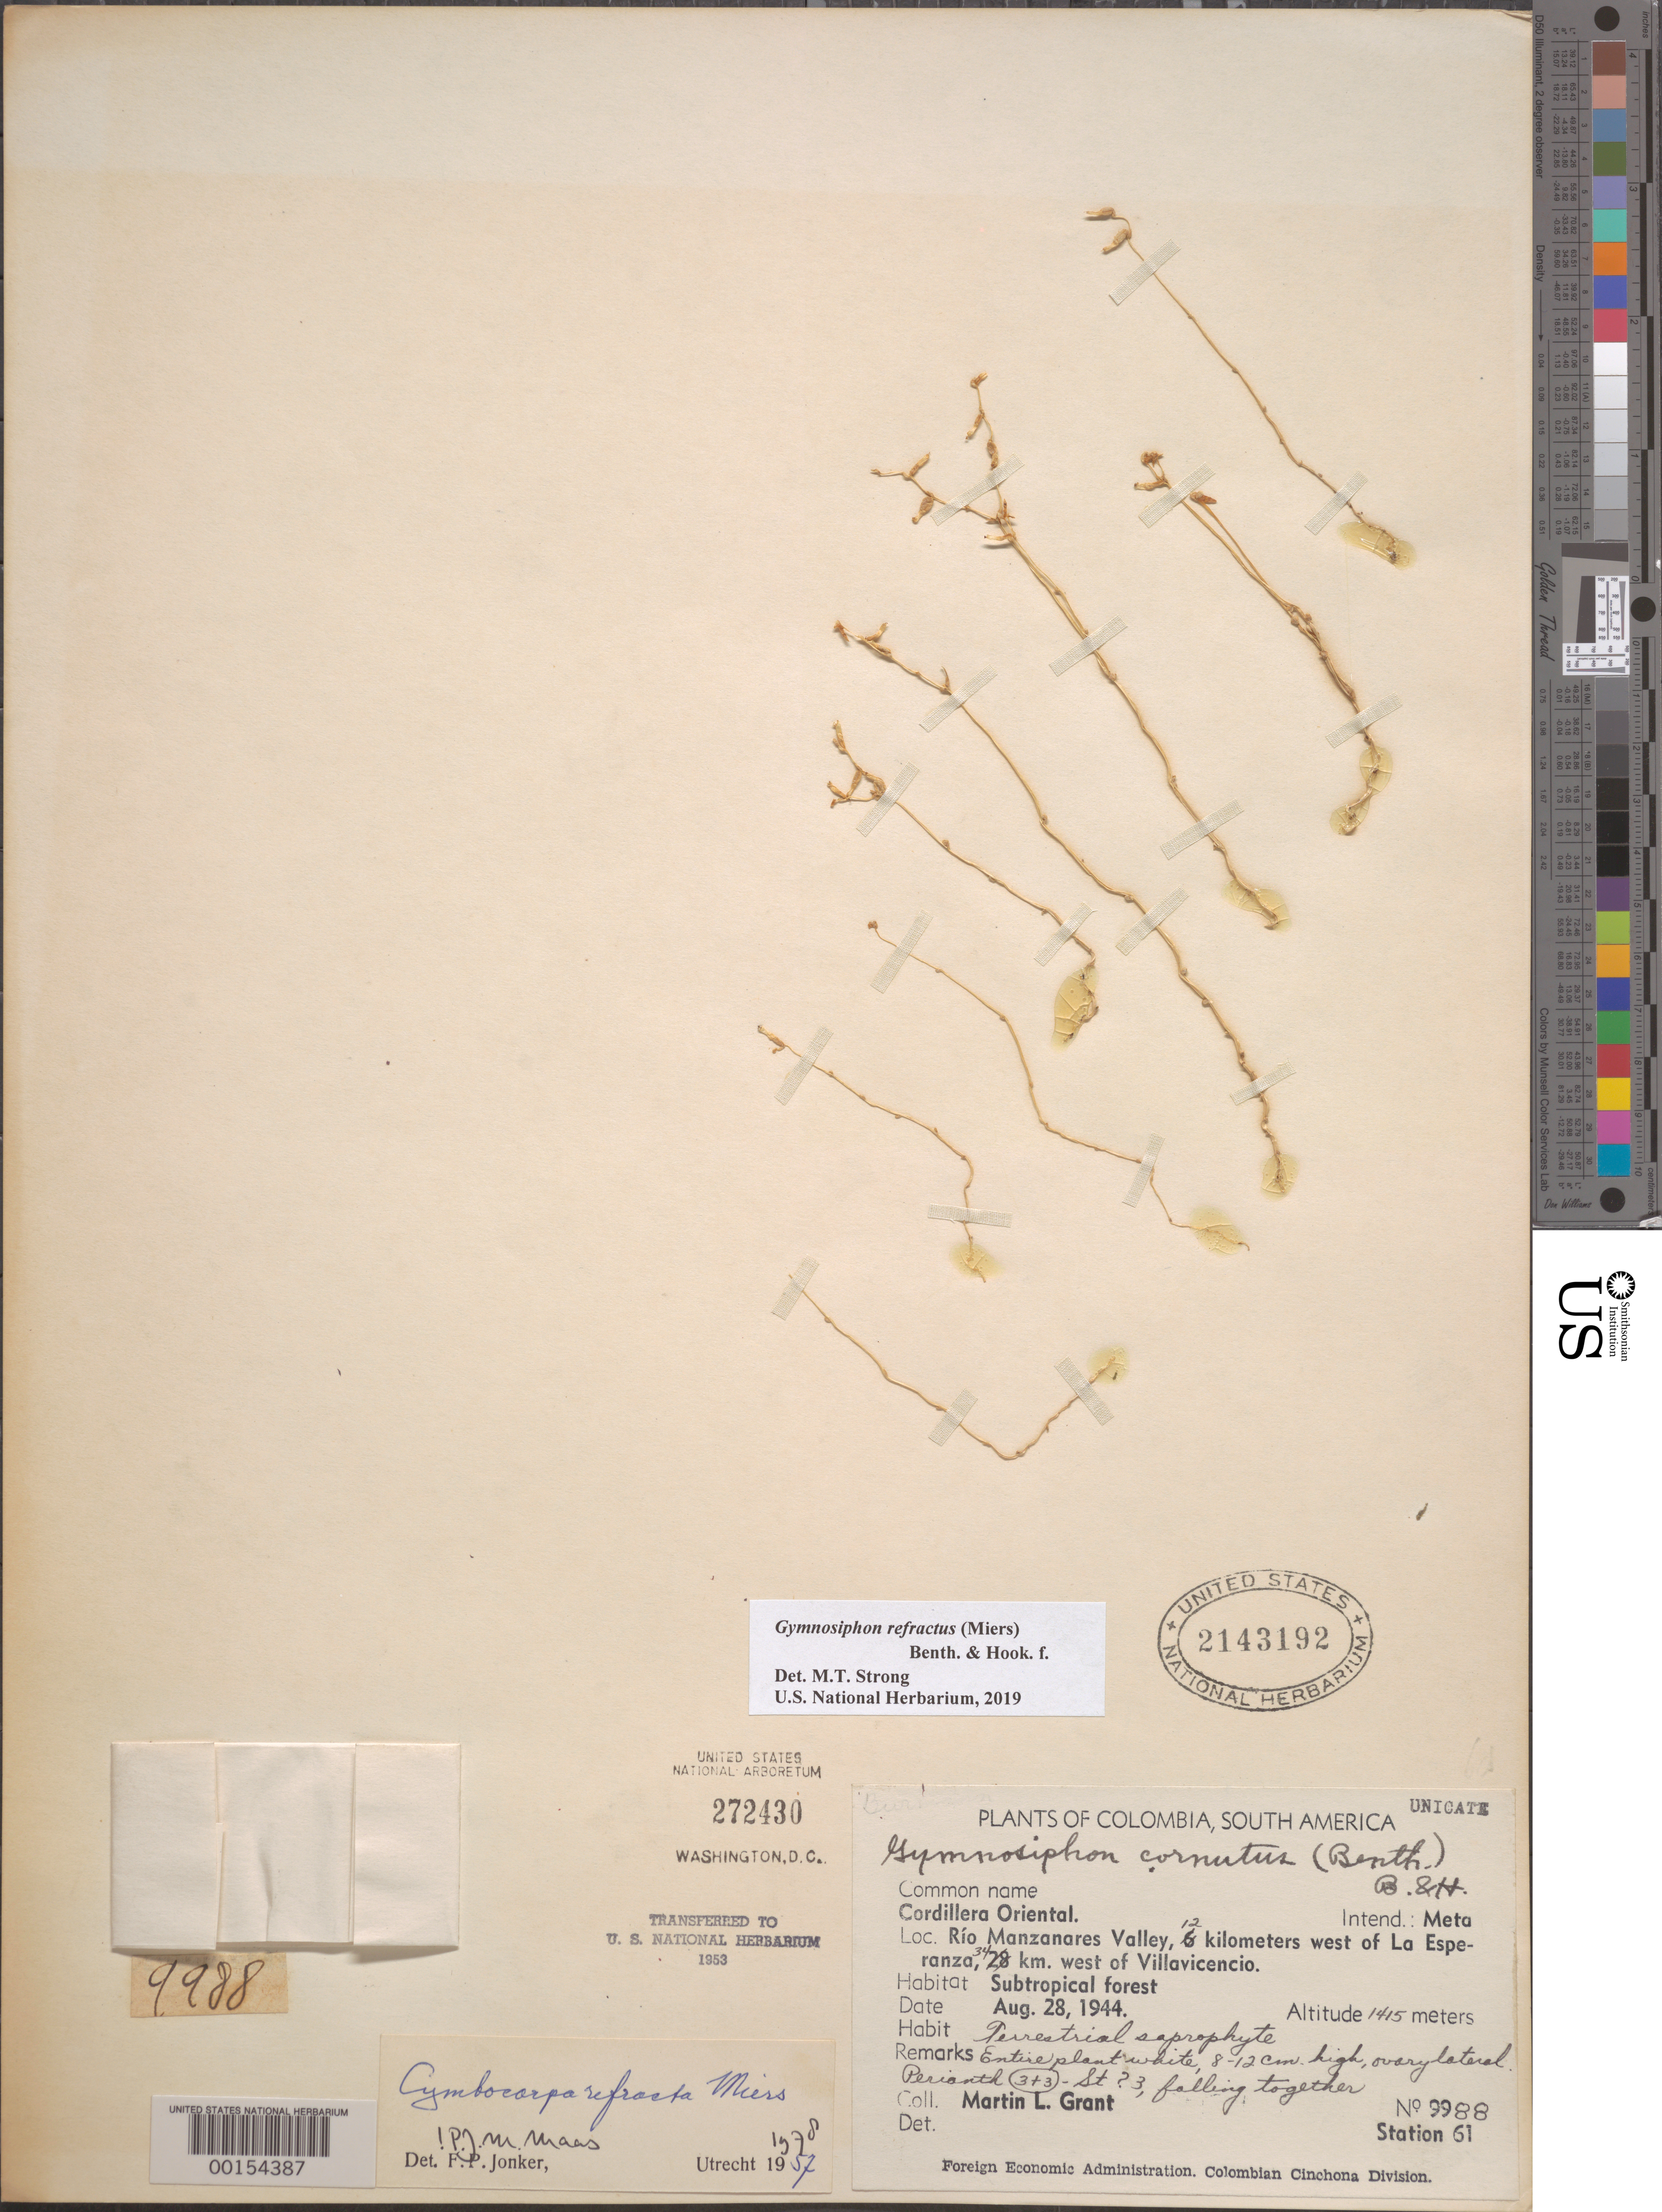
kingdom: Plantae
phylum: Tracheophyta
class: Liliopsida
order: Dioscoreales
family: Burmanniaceae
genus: Gymnosiphon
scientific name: Gymnosiphon refractus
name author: (Miers) Benth. & Hook. f.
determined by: Strong, Mark T., (BOT), Smithsonian Institution - National Museum of Natural History (UNITED STATES)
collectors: M. L. Grant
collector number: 9988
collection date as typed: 28 Aug 1944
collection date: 1944-08-28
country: Colombia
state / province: Meta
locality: Rio Manzanares Valley, 12 km W of La Esperanza, 34 km W of Villa Vicencia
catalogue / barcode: US 2143192